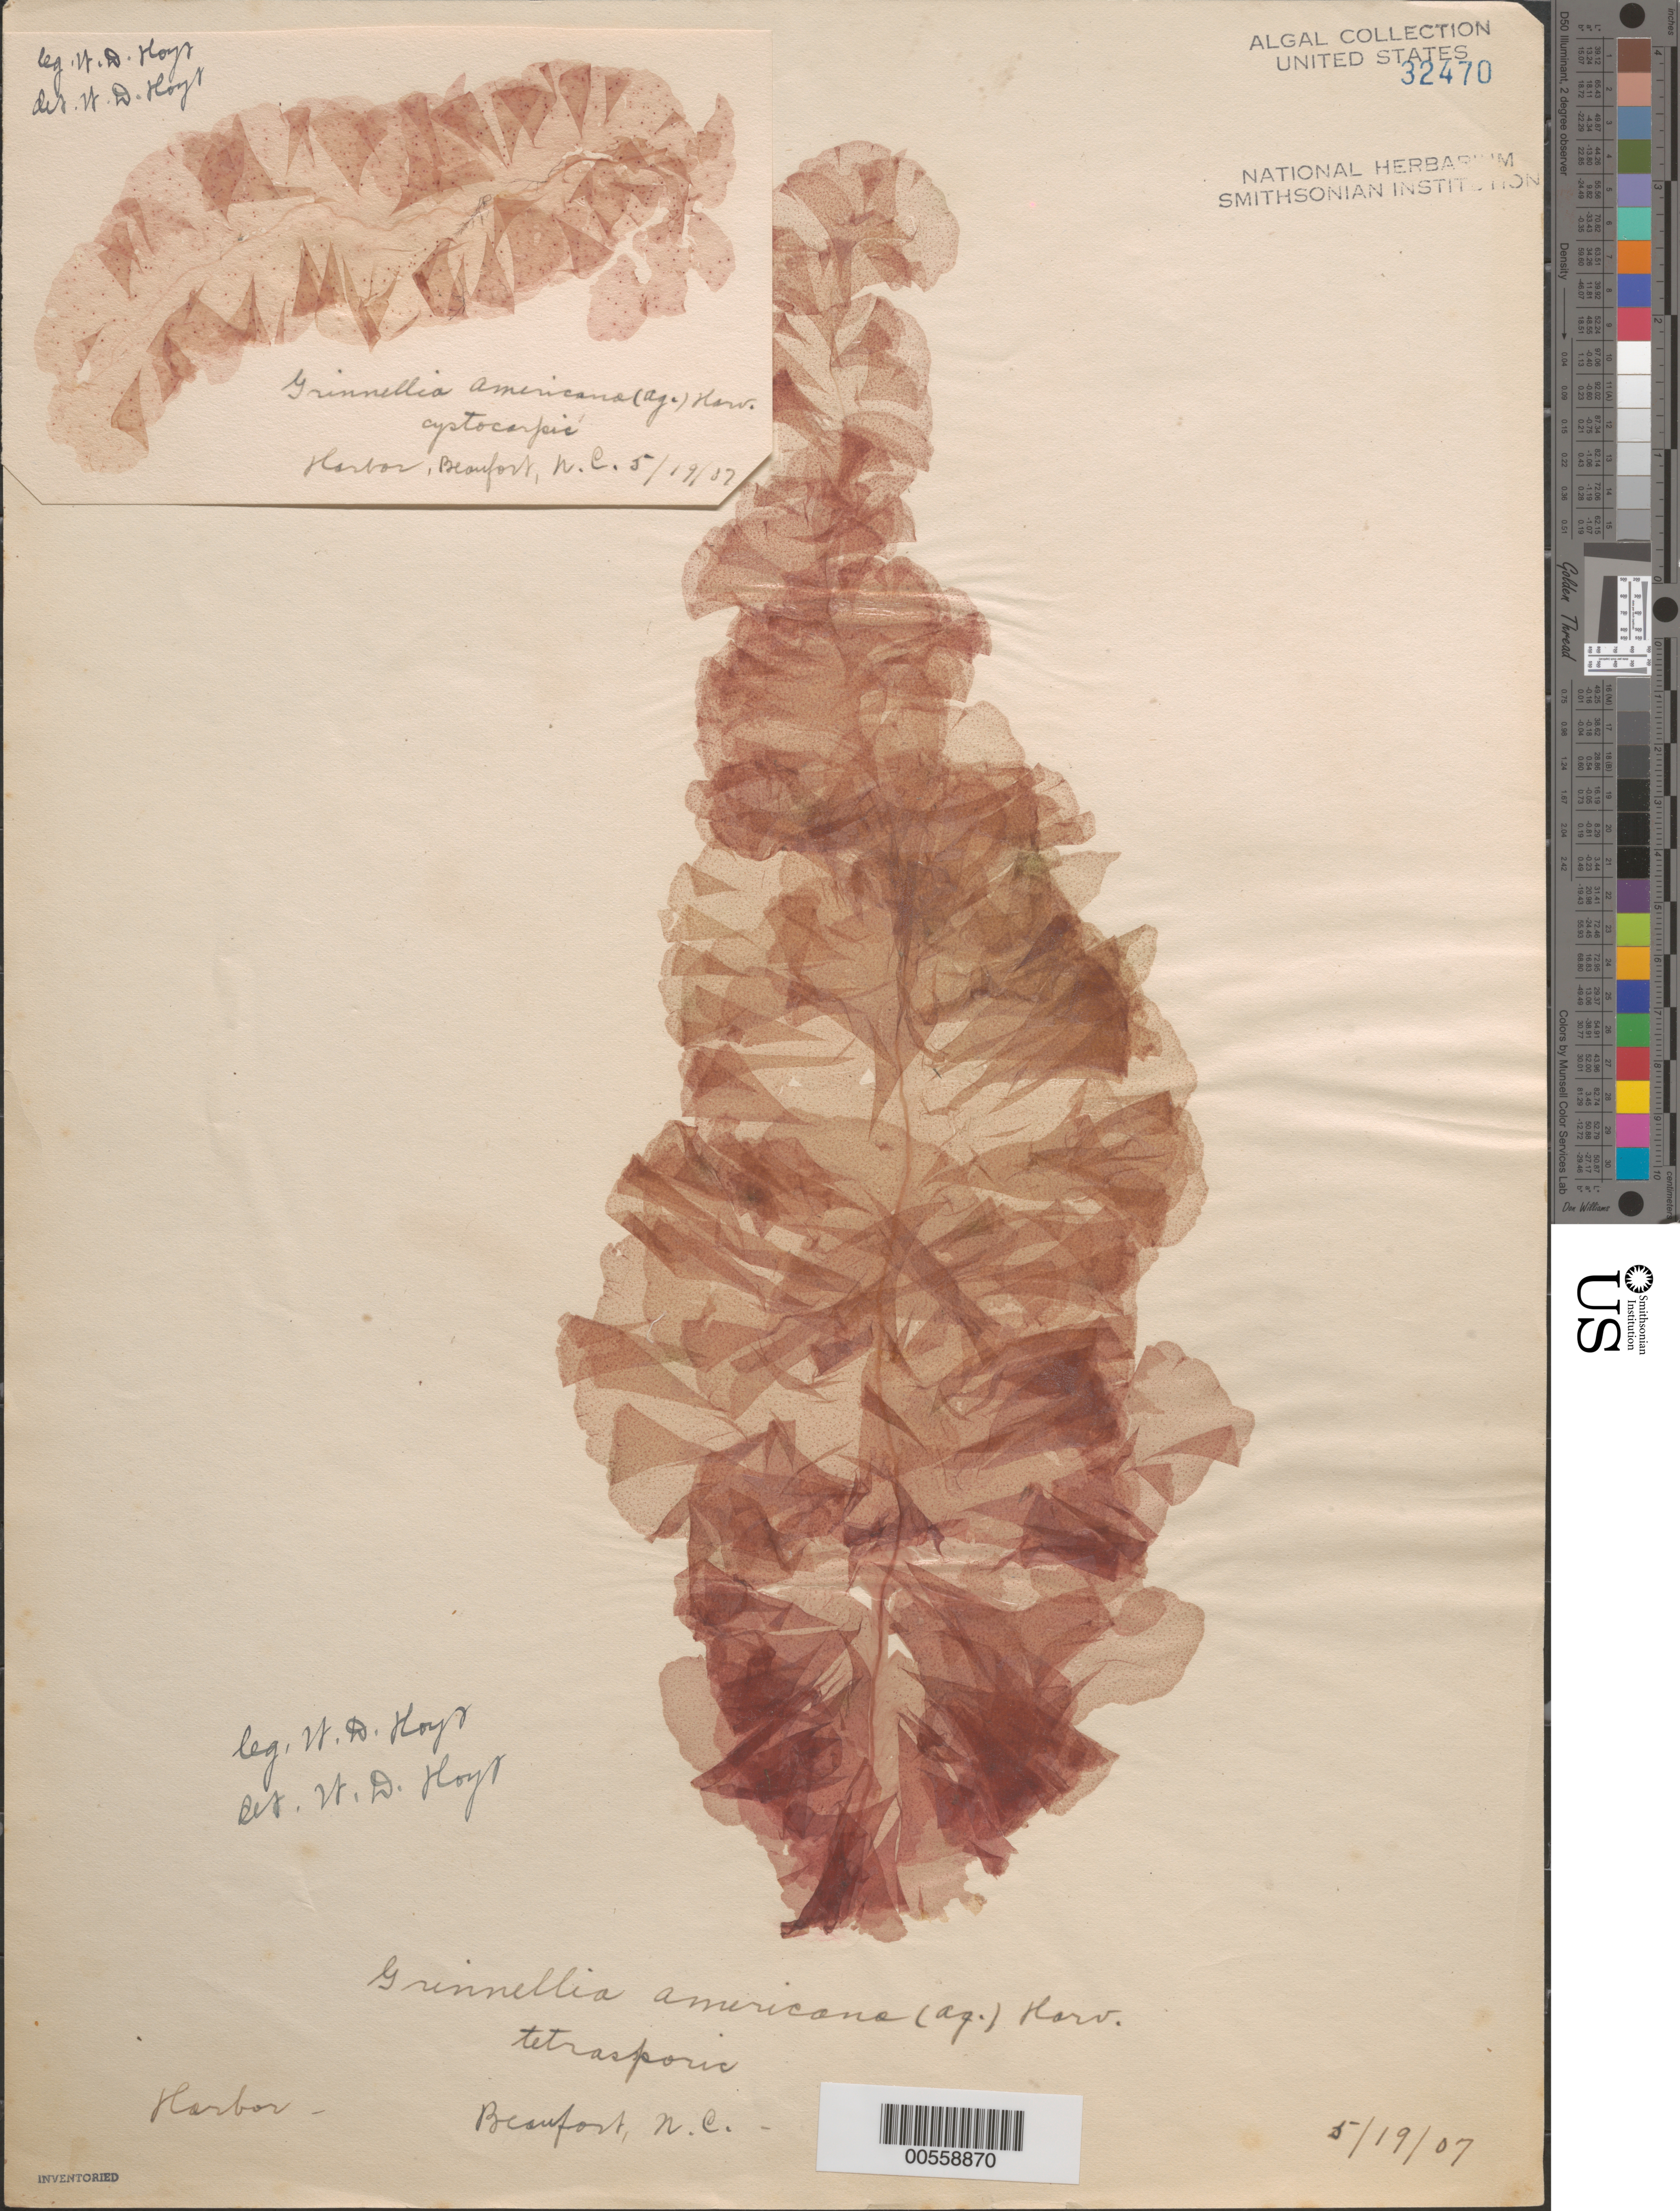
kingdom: Plantae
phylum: Rhodophyta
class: Florideophyceae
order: Ceramiales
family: Delesseriaceae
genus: Grinnellia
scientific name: Grinnellia americana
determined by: Hoyt, W. D.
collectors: W. D. Hoyt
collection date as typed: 19 May 1907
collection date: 1907-05-19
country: United States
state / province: North Carolina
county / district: Carteret County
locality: Beaufort Harbor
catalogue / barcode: US 32470